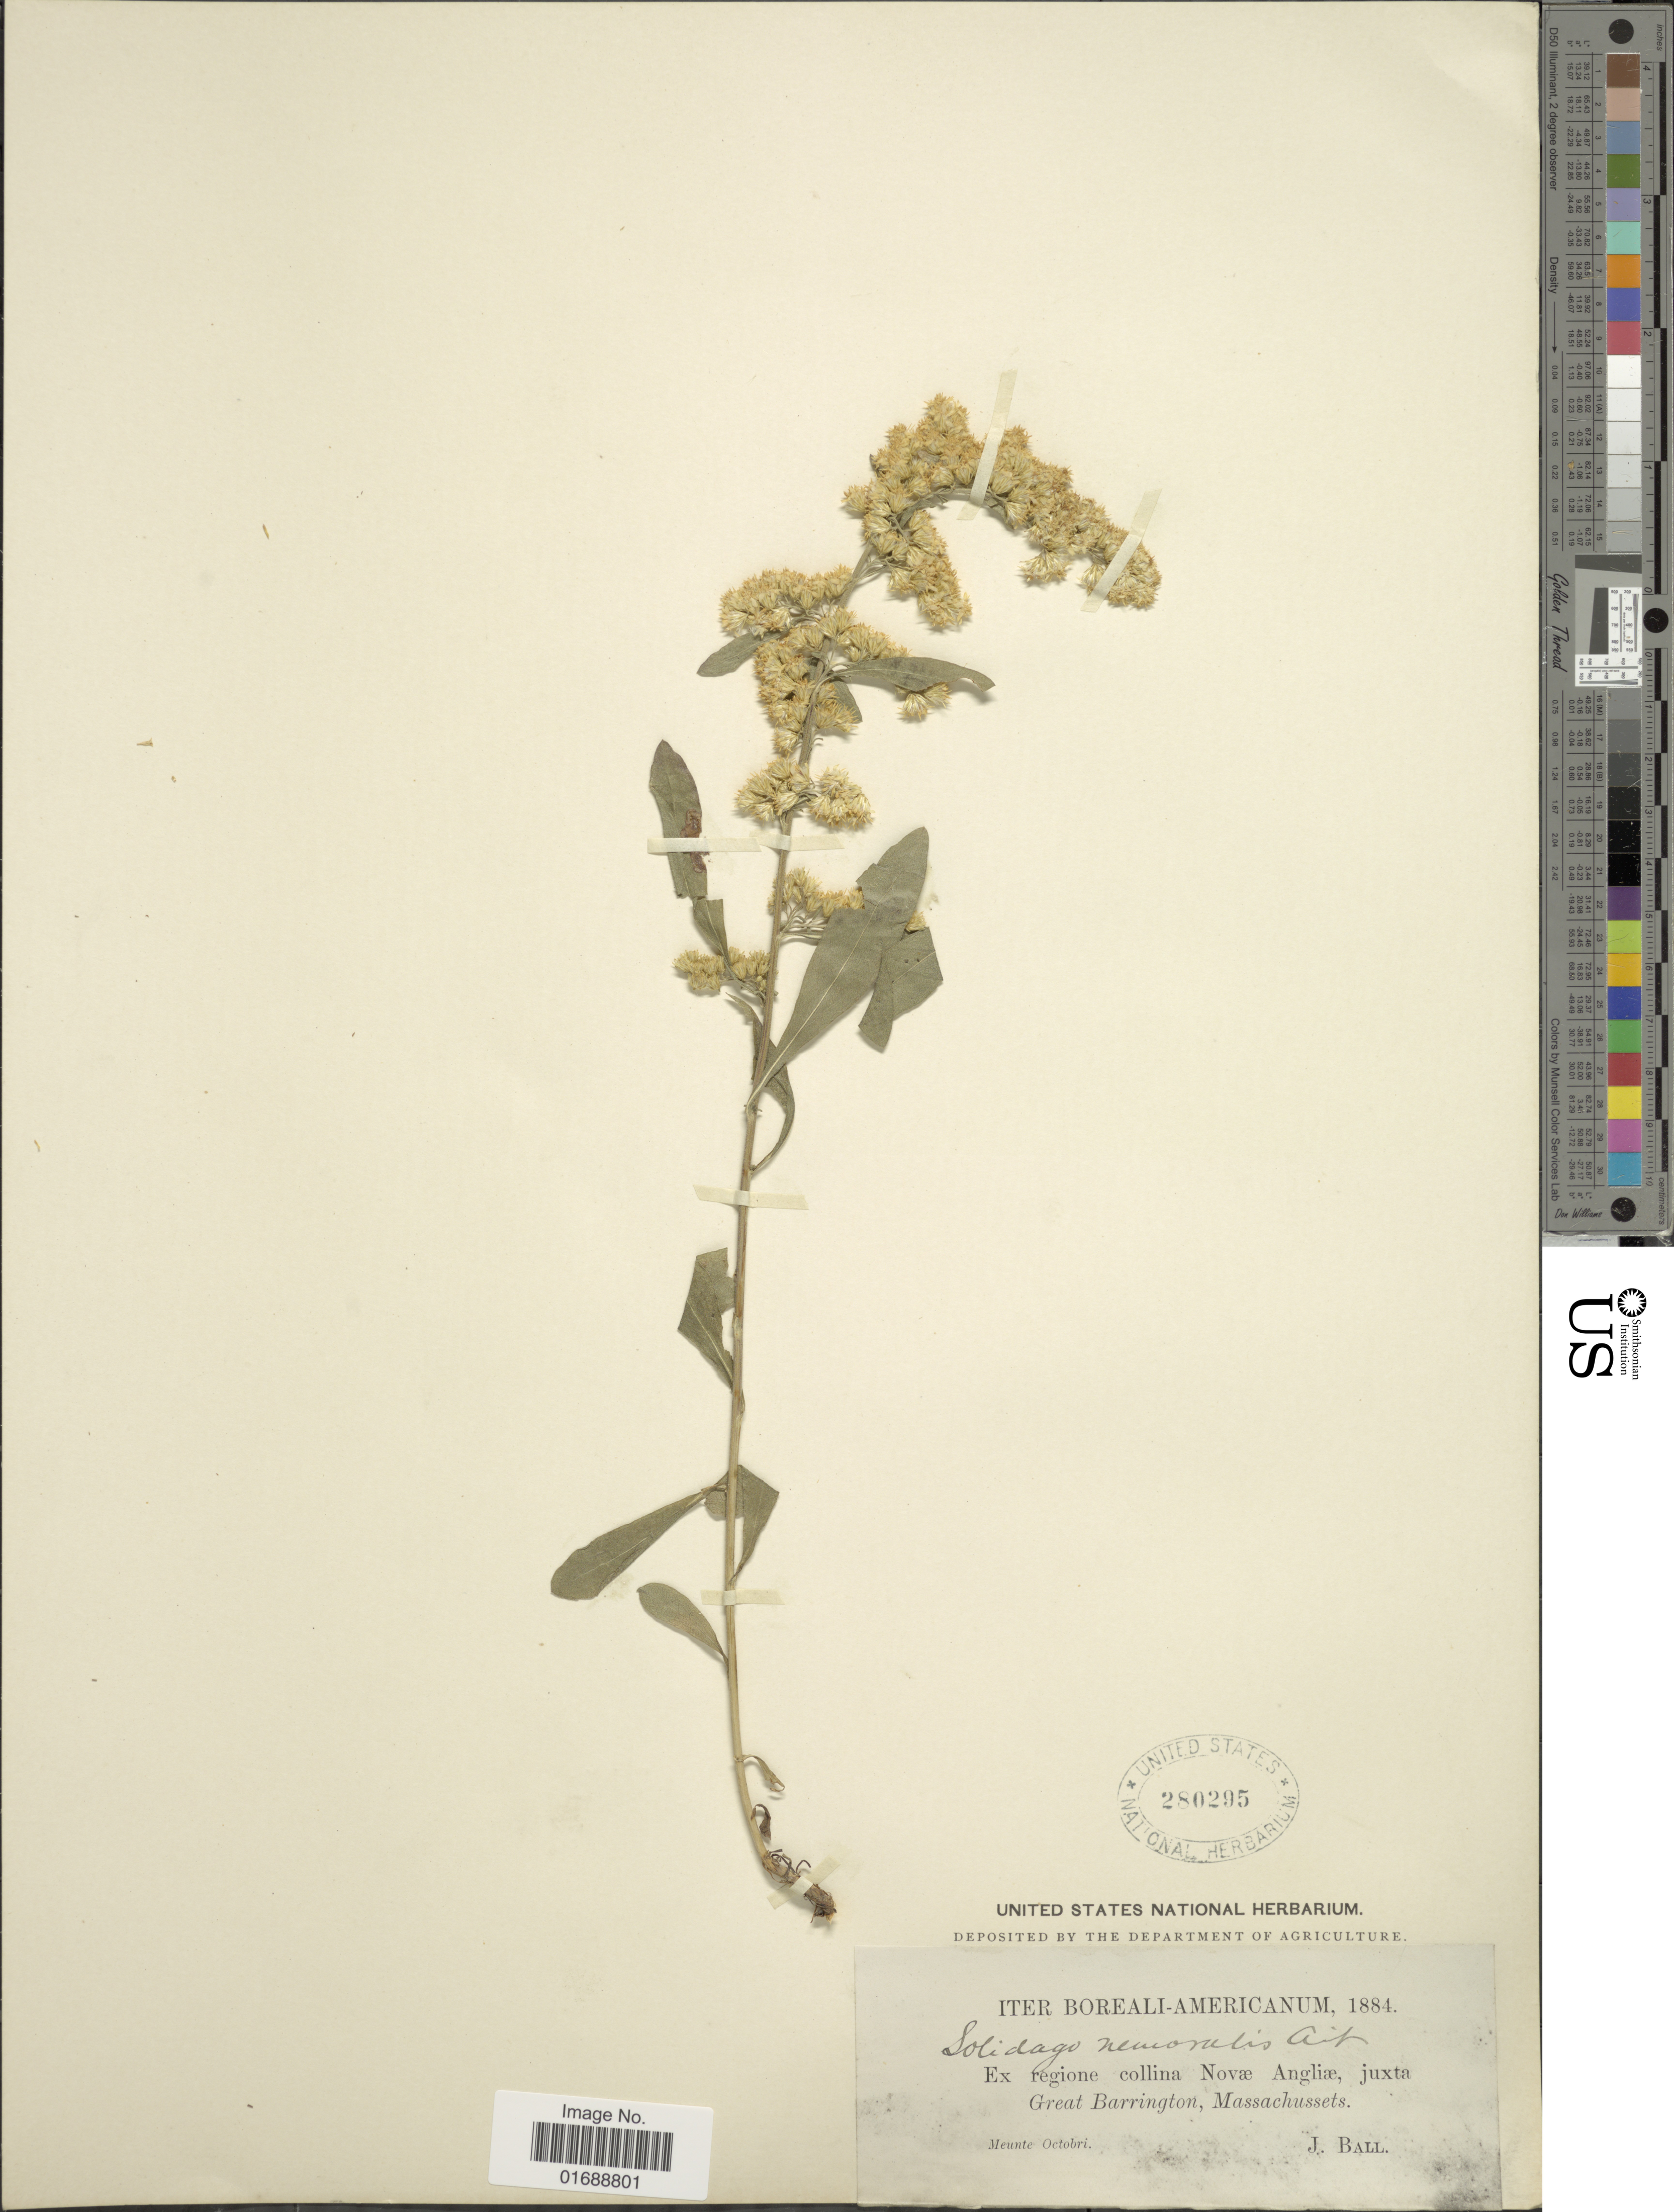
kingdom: Plantae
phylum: Tracheophyta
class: Magnoliopsida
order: Asterales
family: Asteraceae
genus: Solidago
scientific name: Solidago nemoralis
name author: Aiton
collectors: J. Ball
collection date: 1884-10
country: United States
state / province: Massachusetts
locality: Great Barrington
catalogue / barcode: US 280295